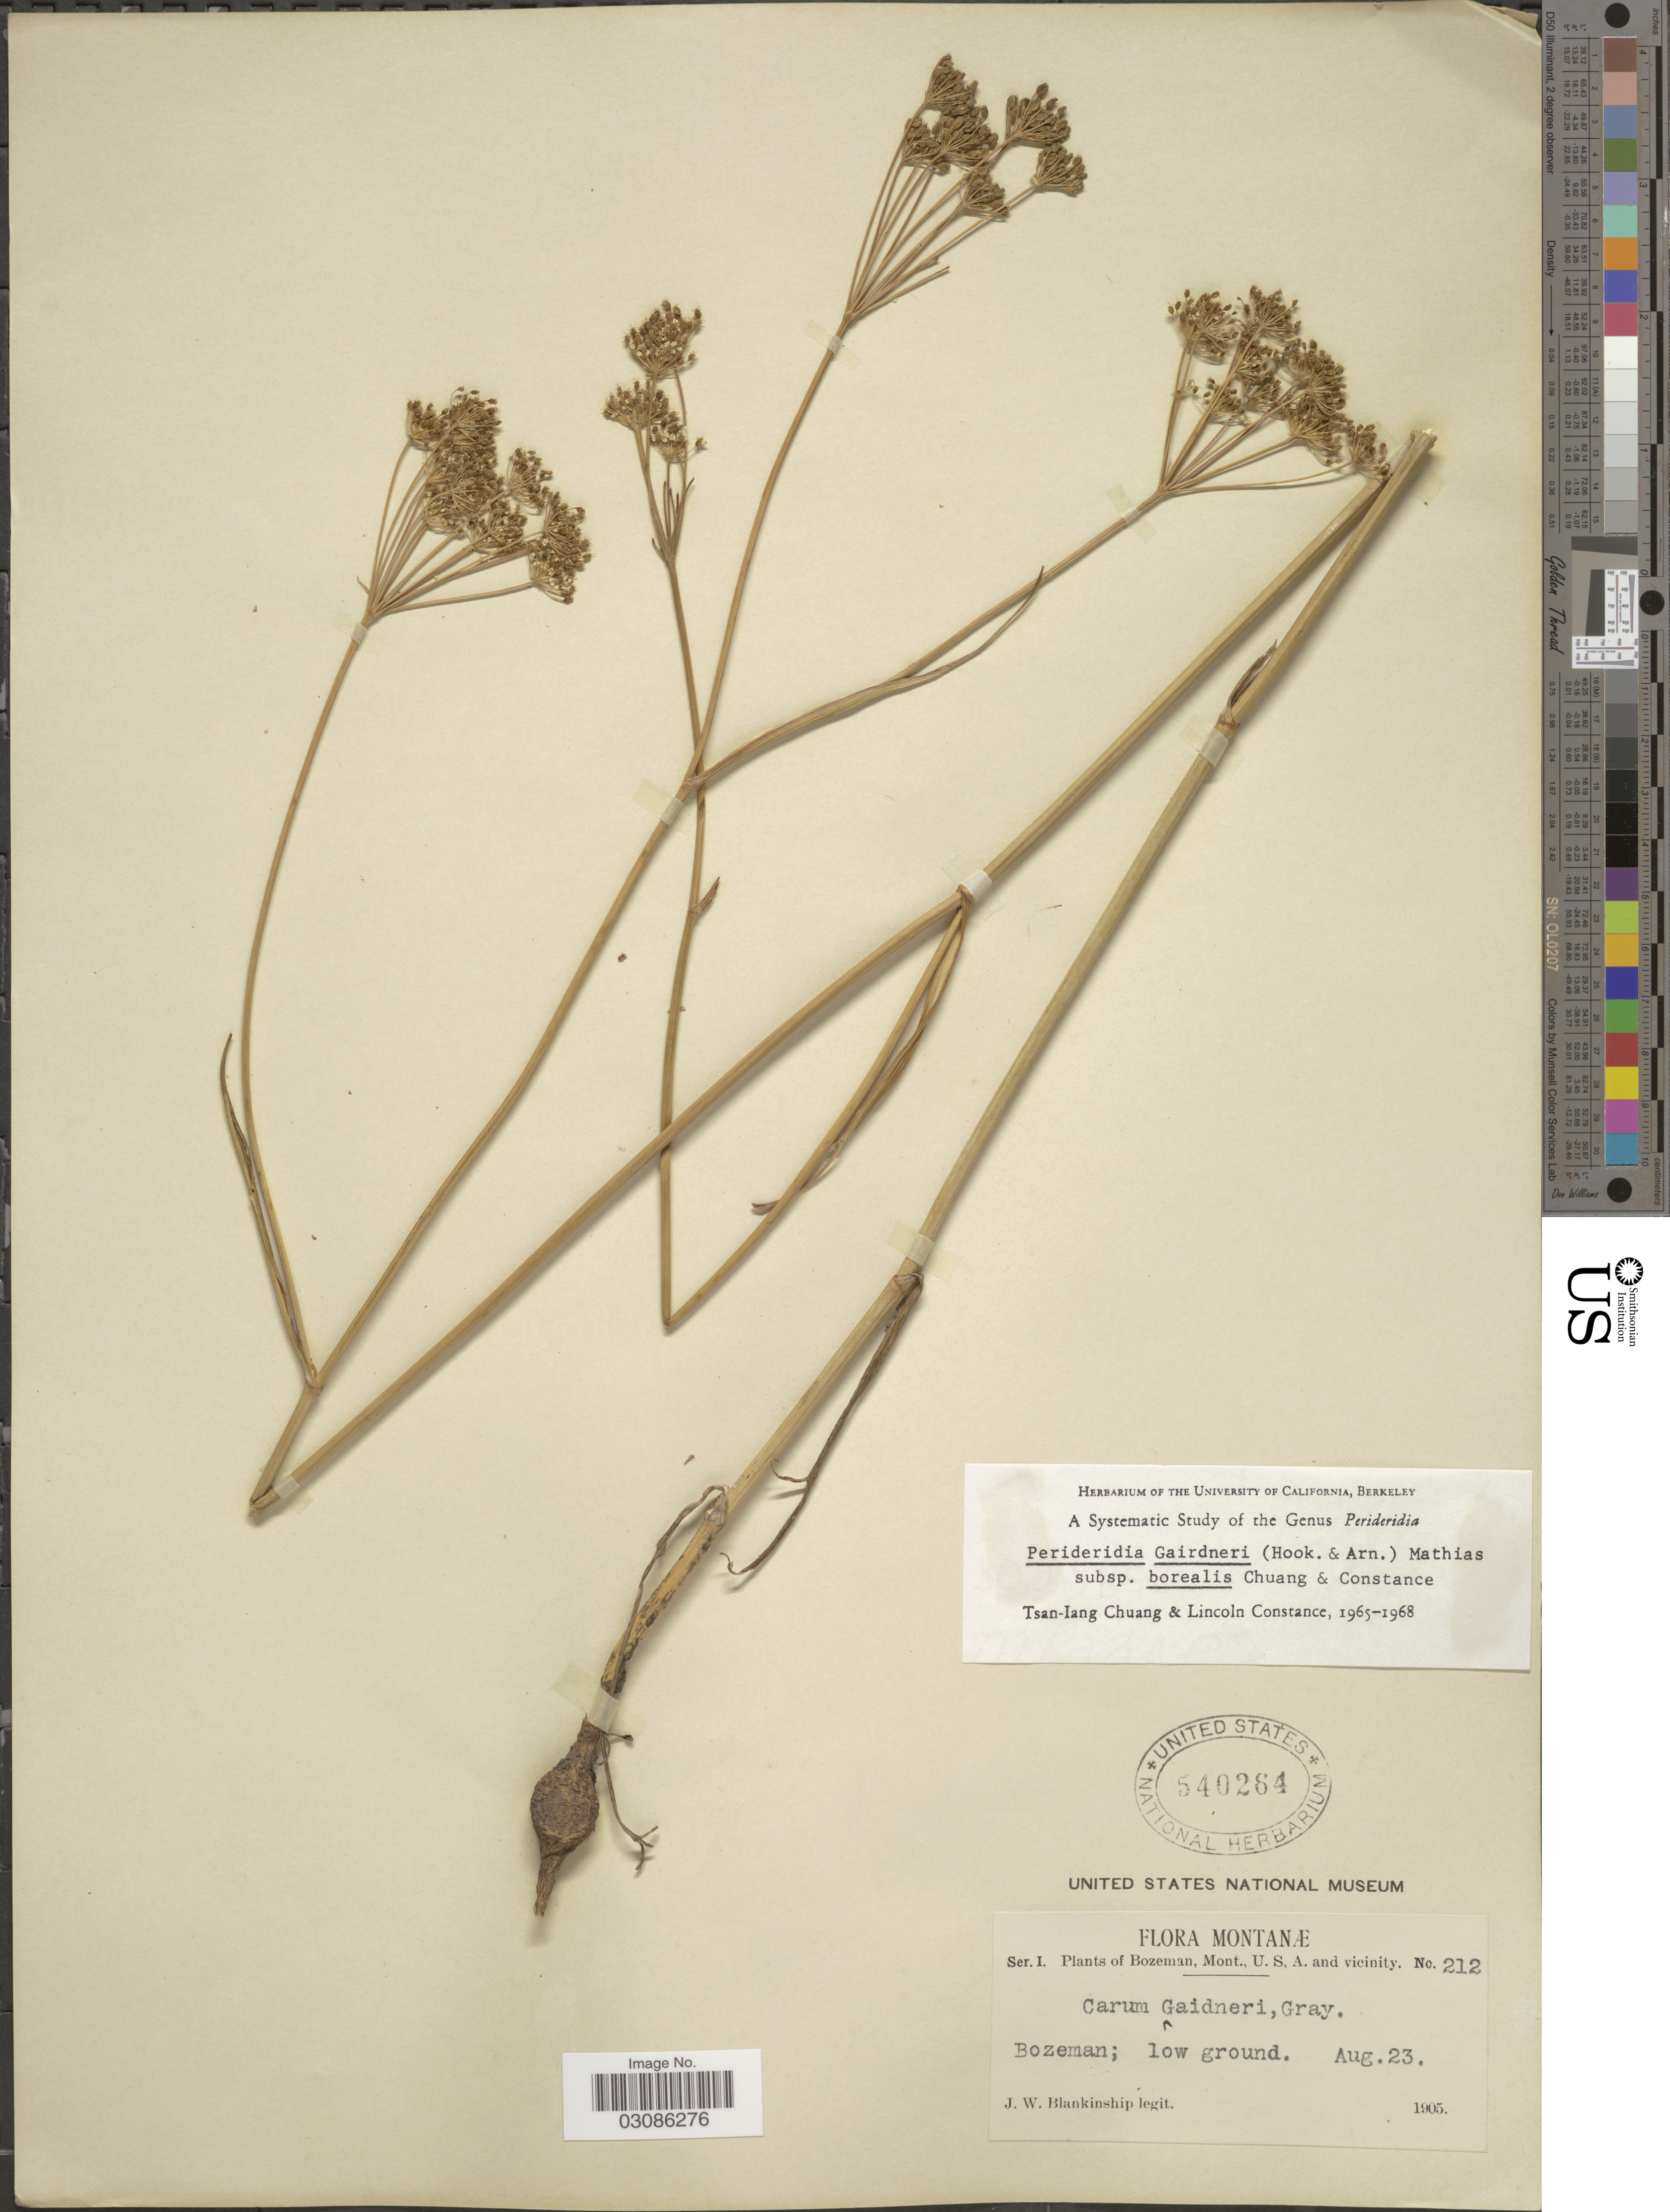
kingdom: Plantae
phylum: Tracheophyta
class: Magnoliopsida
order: Apiales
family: Apiaceae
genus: Perideridia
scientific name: Perideridia gairdneri subsp. borealis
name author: T.I. Chuang & Constance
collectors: J. W. Blankinship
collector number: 212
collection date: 1905-08-23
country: United States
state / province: Montana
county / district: Gallatin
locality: Bozeman.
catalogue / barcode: US 540264